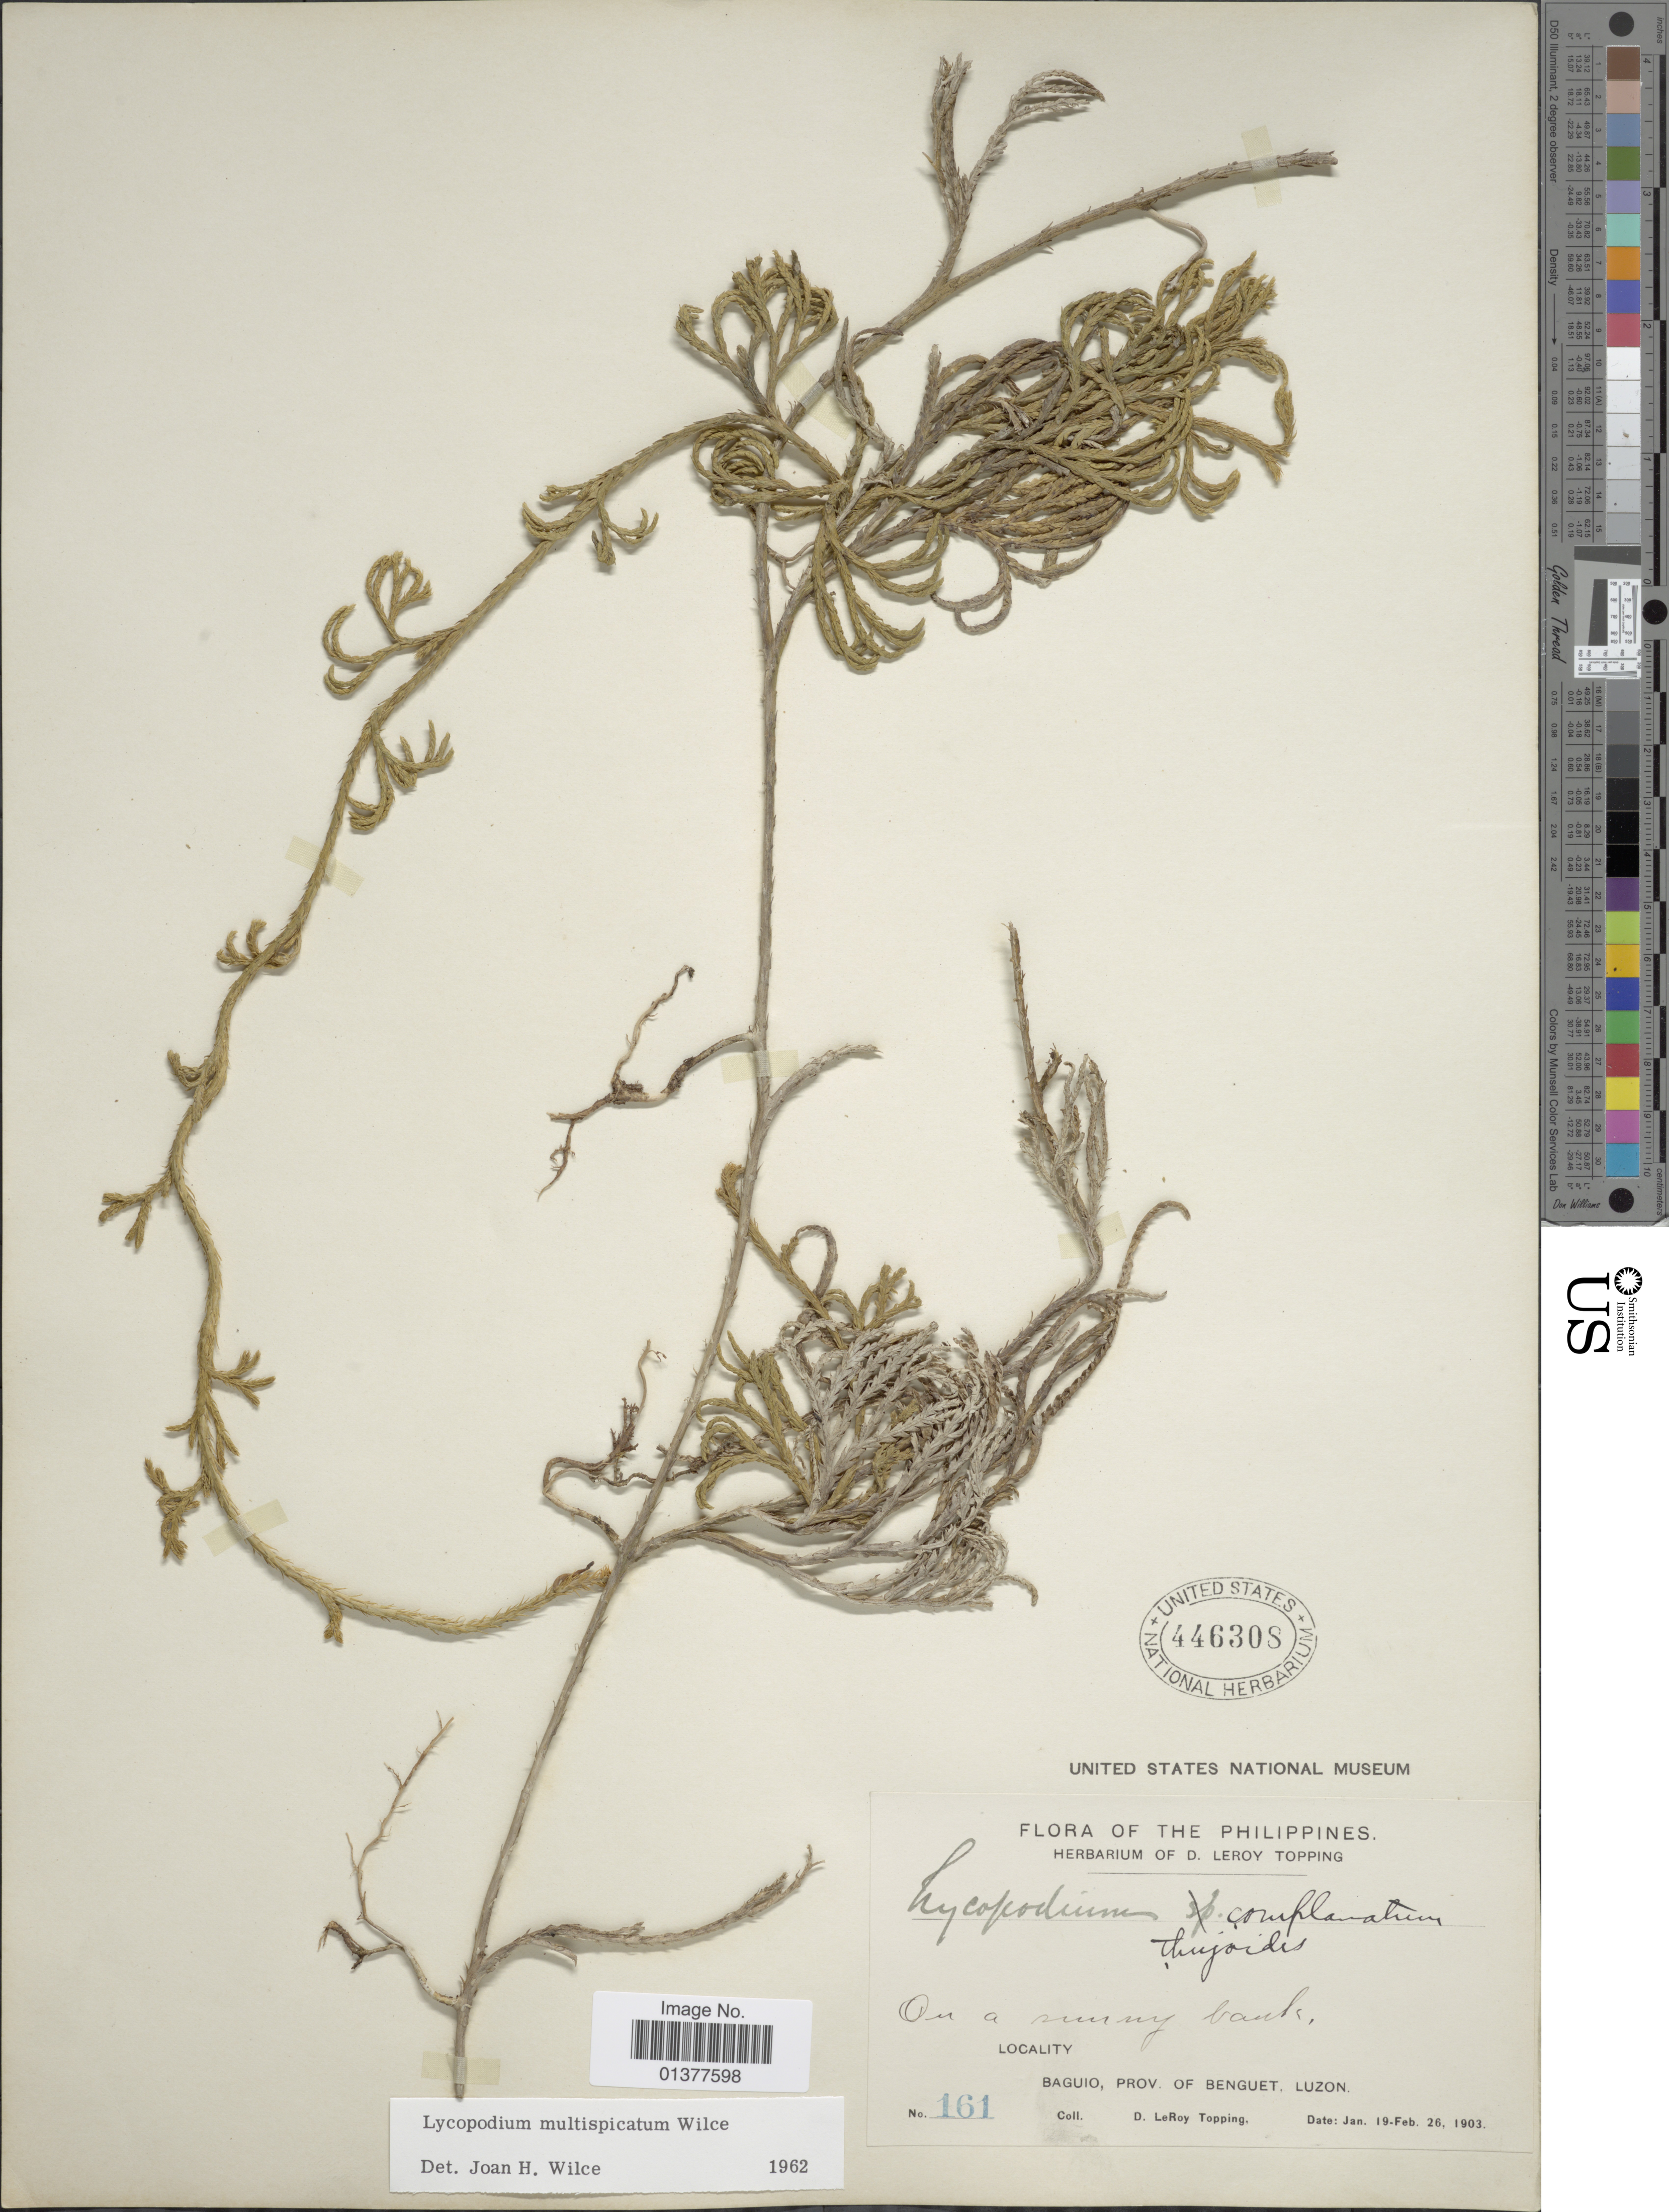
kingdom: Plantae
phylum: Tracheophyta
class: Lycopodiopsida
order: Lycopodiales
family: Lycopodiaceae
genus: Diphasiastrum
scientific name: Diphasiastrum multispicatum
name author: (J.H. Wilce) Holub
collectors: D. L. Topping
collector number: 161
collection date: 1903-01-19/1903-02-26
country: Philippines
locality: Baguio, prov. of Buenguet, Luzon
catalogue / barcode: US 4463088